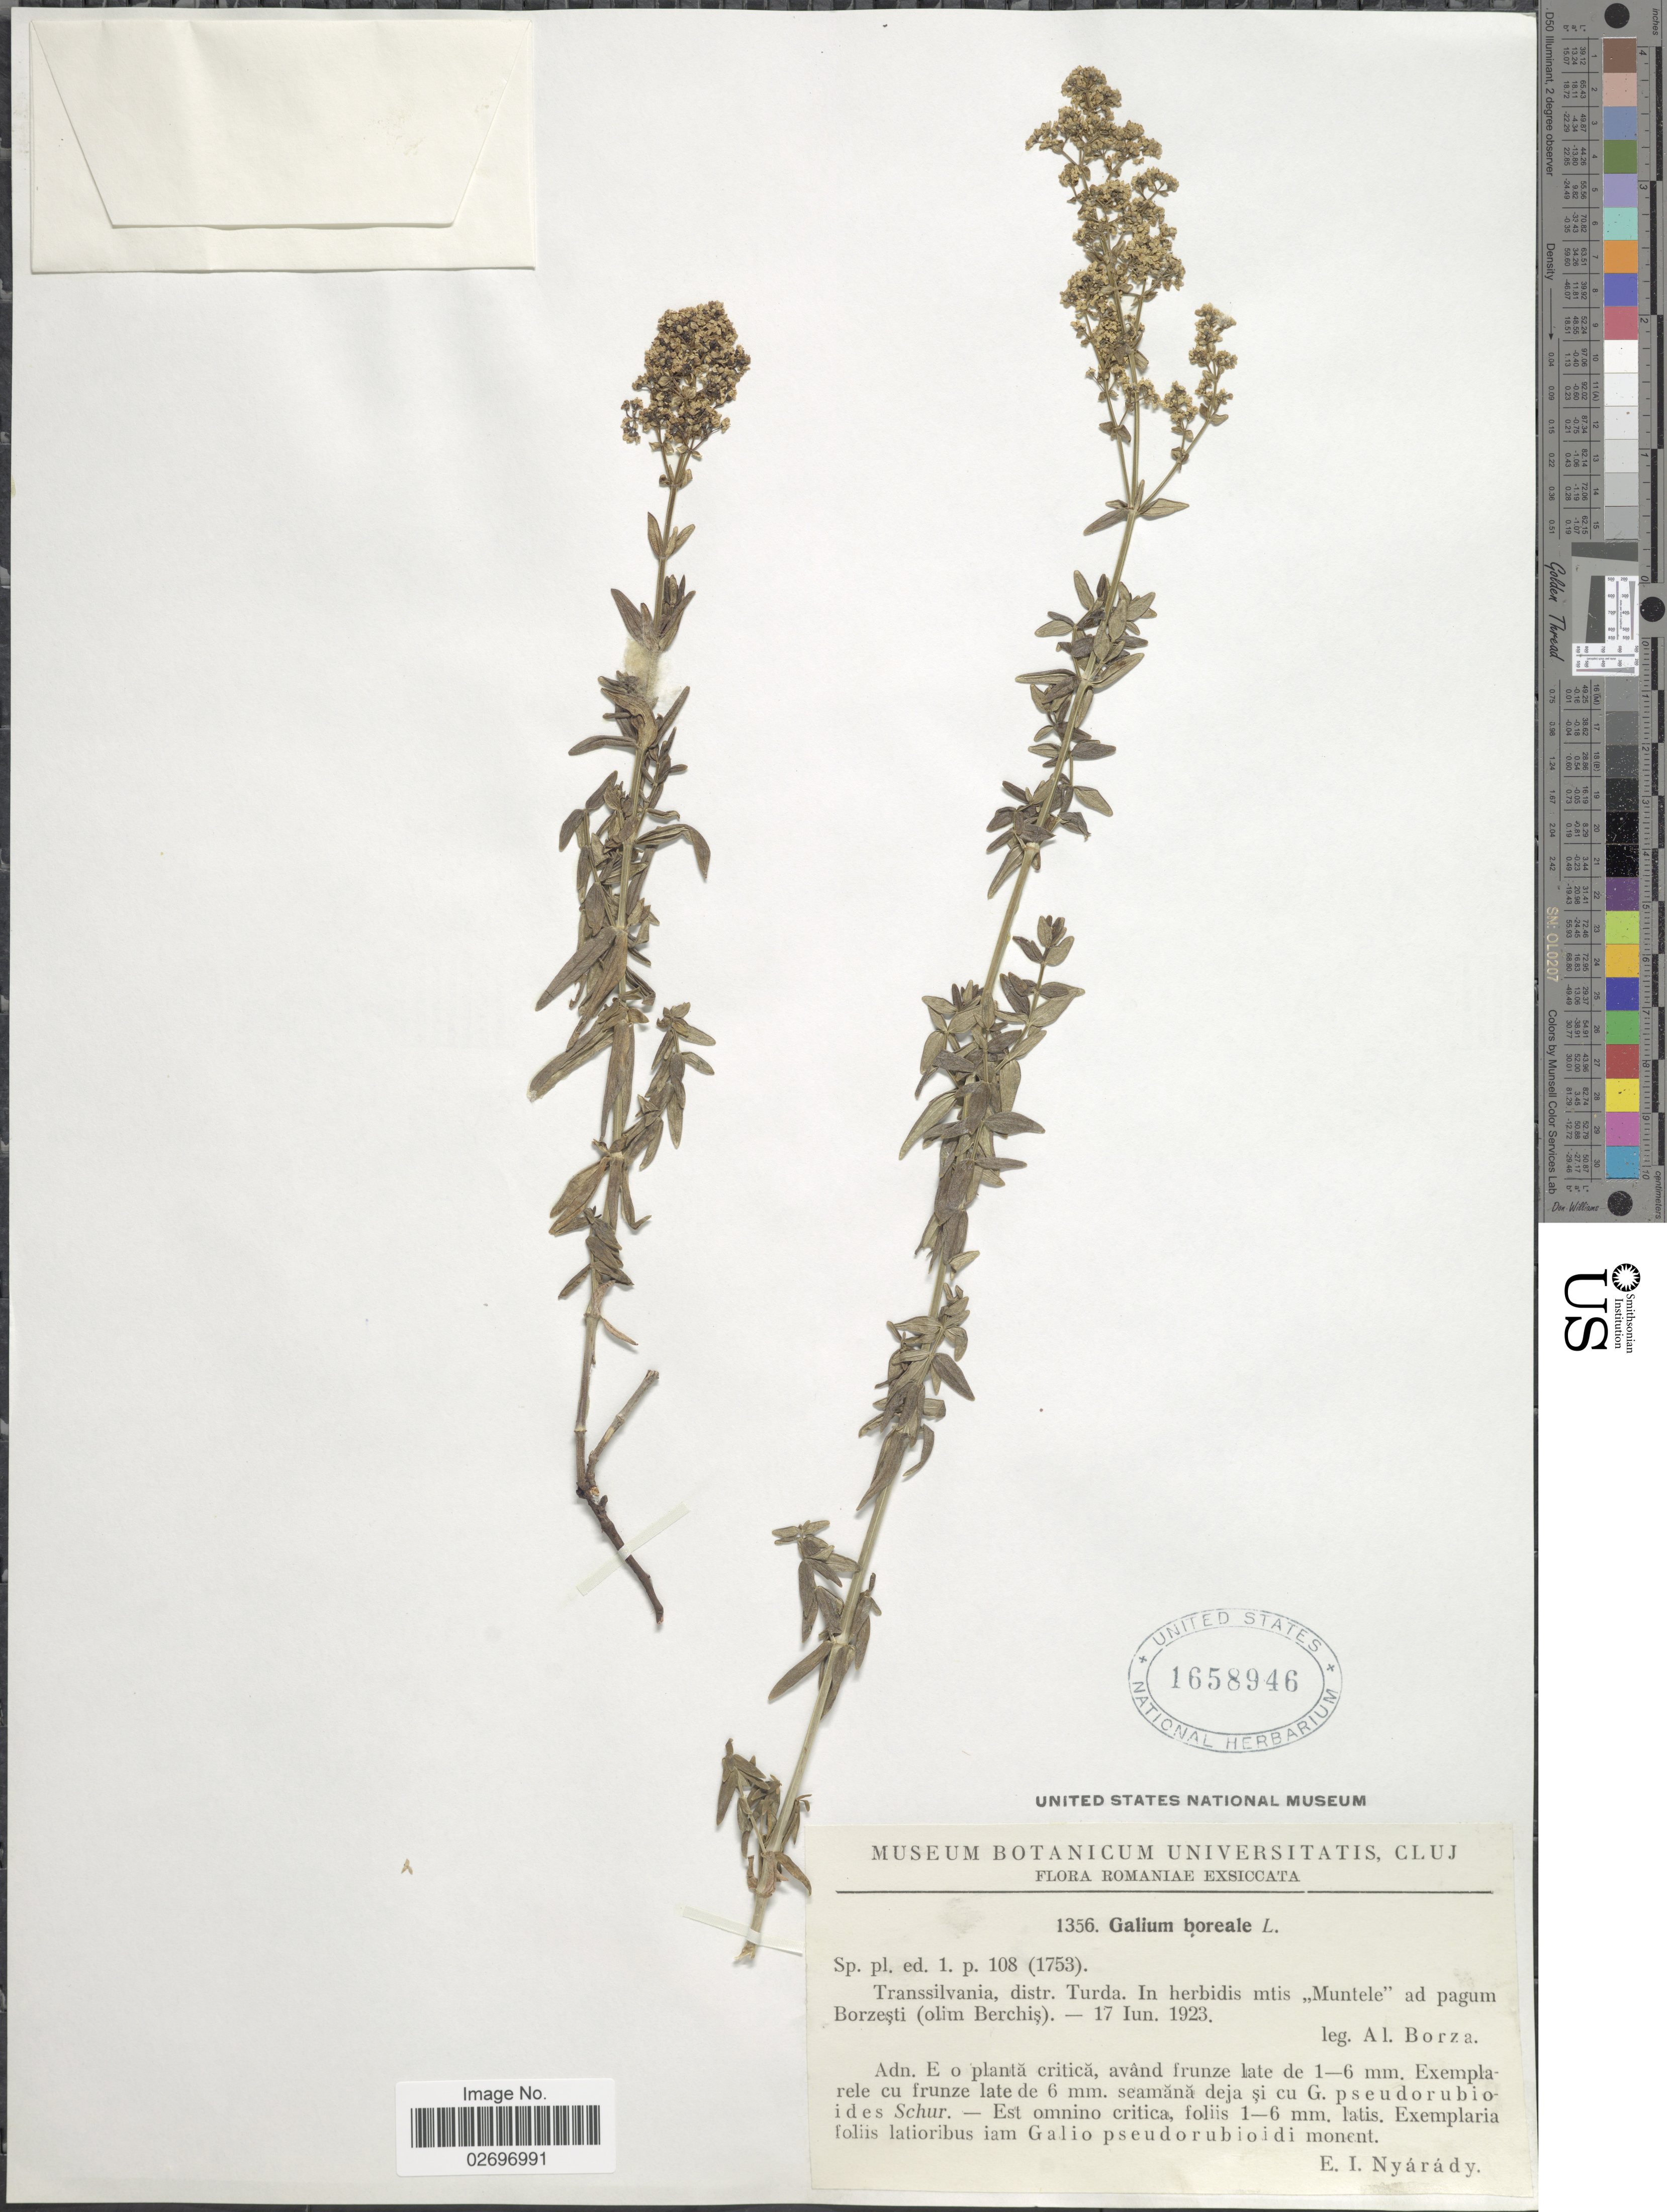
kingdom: Plantae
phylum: Tracheophyta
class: Magnoliopsida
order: Gentianales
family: Rubiaceae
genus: Galium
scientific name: Galium boreale L.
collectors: A. Borza & E. Nyárády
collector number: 1356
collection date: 1923-06-17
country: Romania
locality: Transsilvania, distr. Turda, in herbidis mtis Muntele ad pagum Borzesti (olim Berchis)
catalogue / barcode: US 1658946